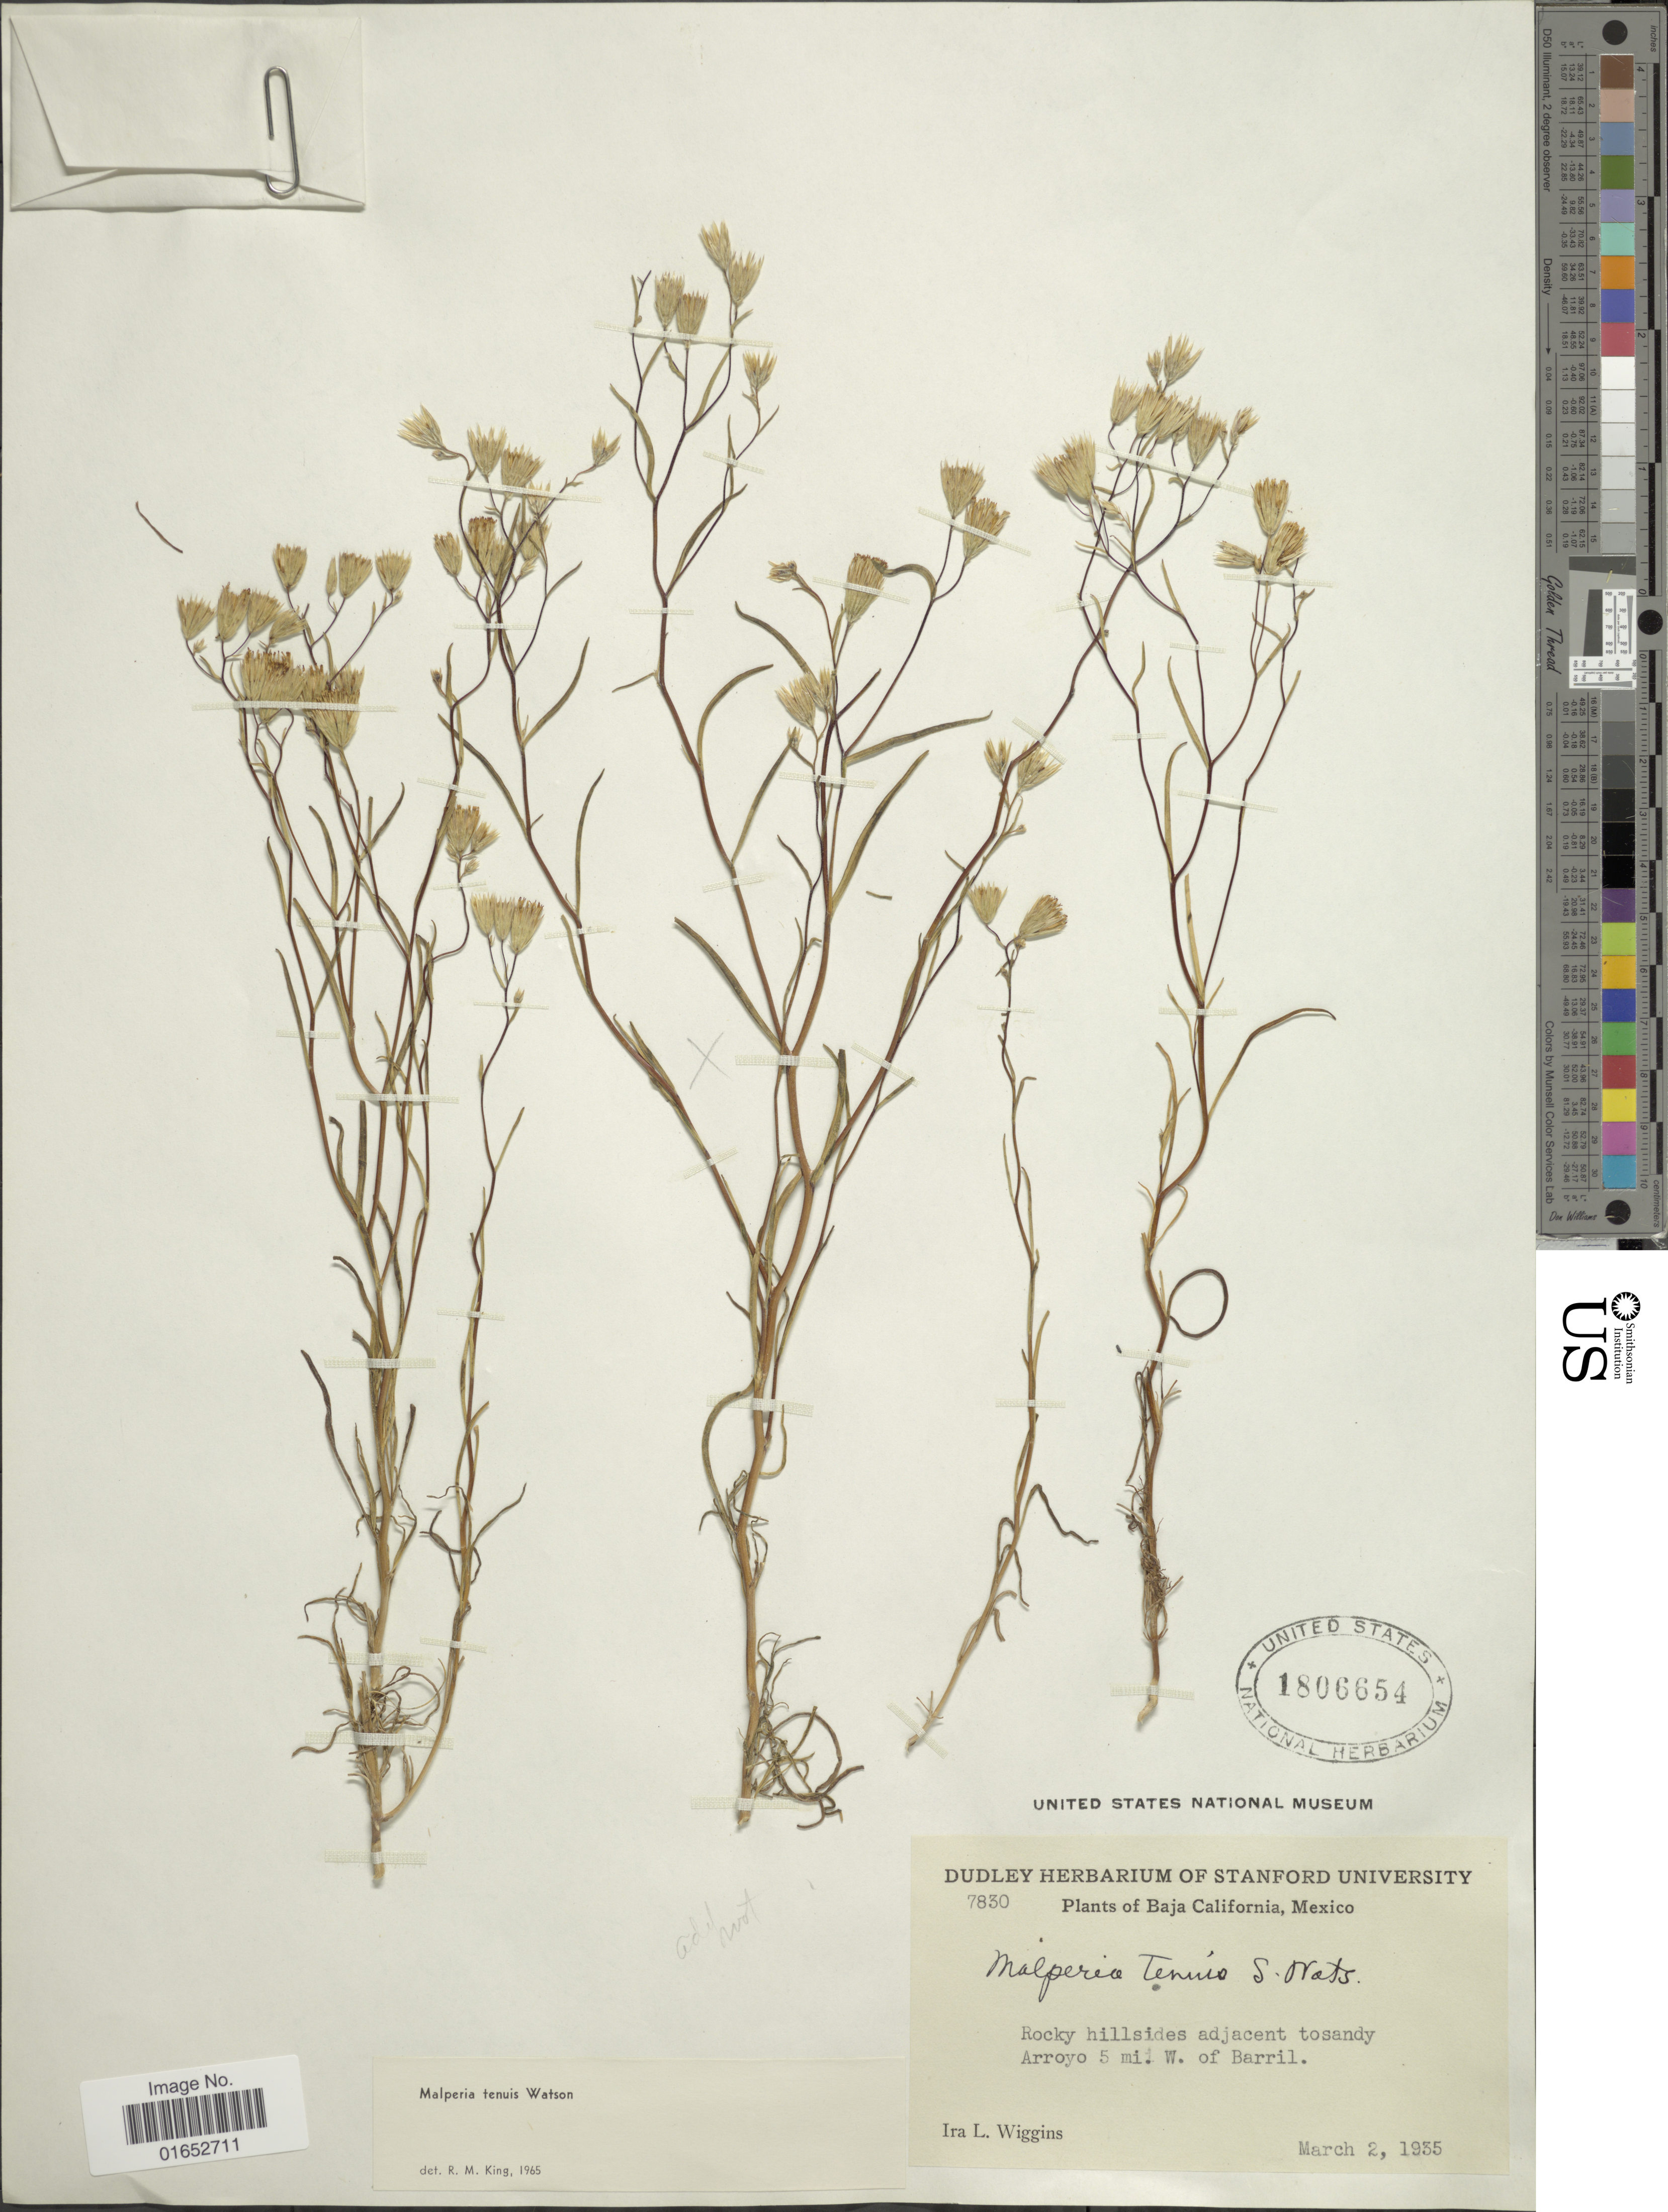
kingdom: Plantae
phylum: Tracheophyta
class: Magnoliopsida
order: Asterales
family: Asteraceae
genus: Malperia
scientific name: Malperia tenuis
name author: S. Watson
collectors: I. L. Wiggins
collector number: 7830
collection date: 1935-03-02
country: Mexico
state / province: Baja California Norte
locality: Rocky hillsides adjacent tosandy Arroyo 5 mi. W. of Barril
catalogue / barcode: US 1806654